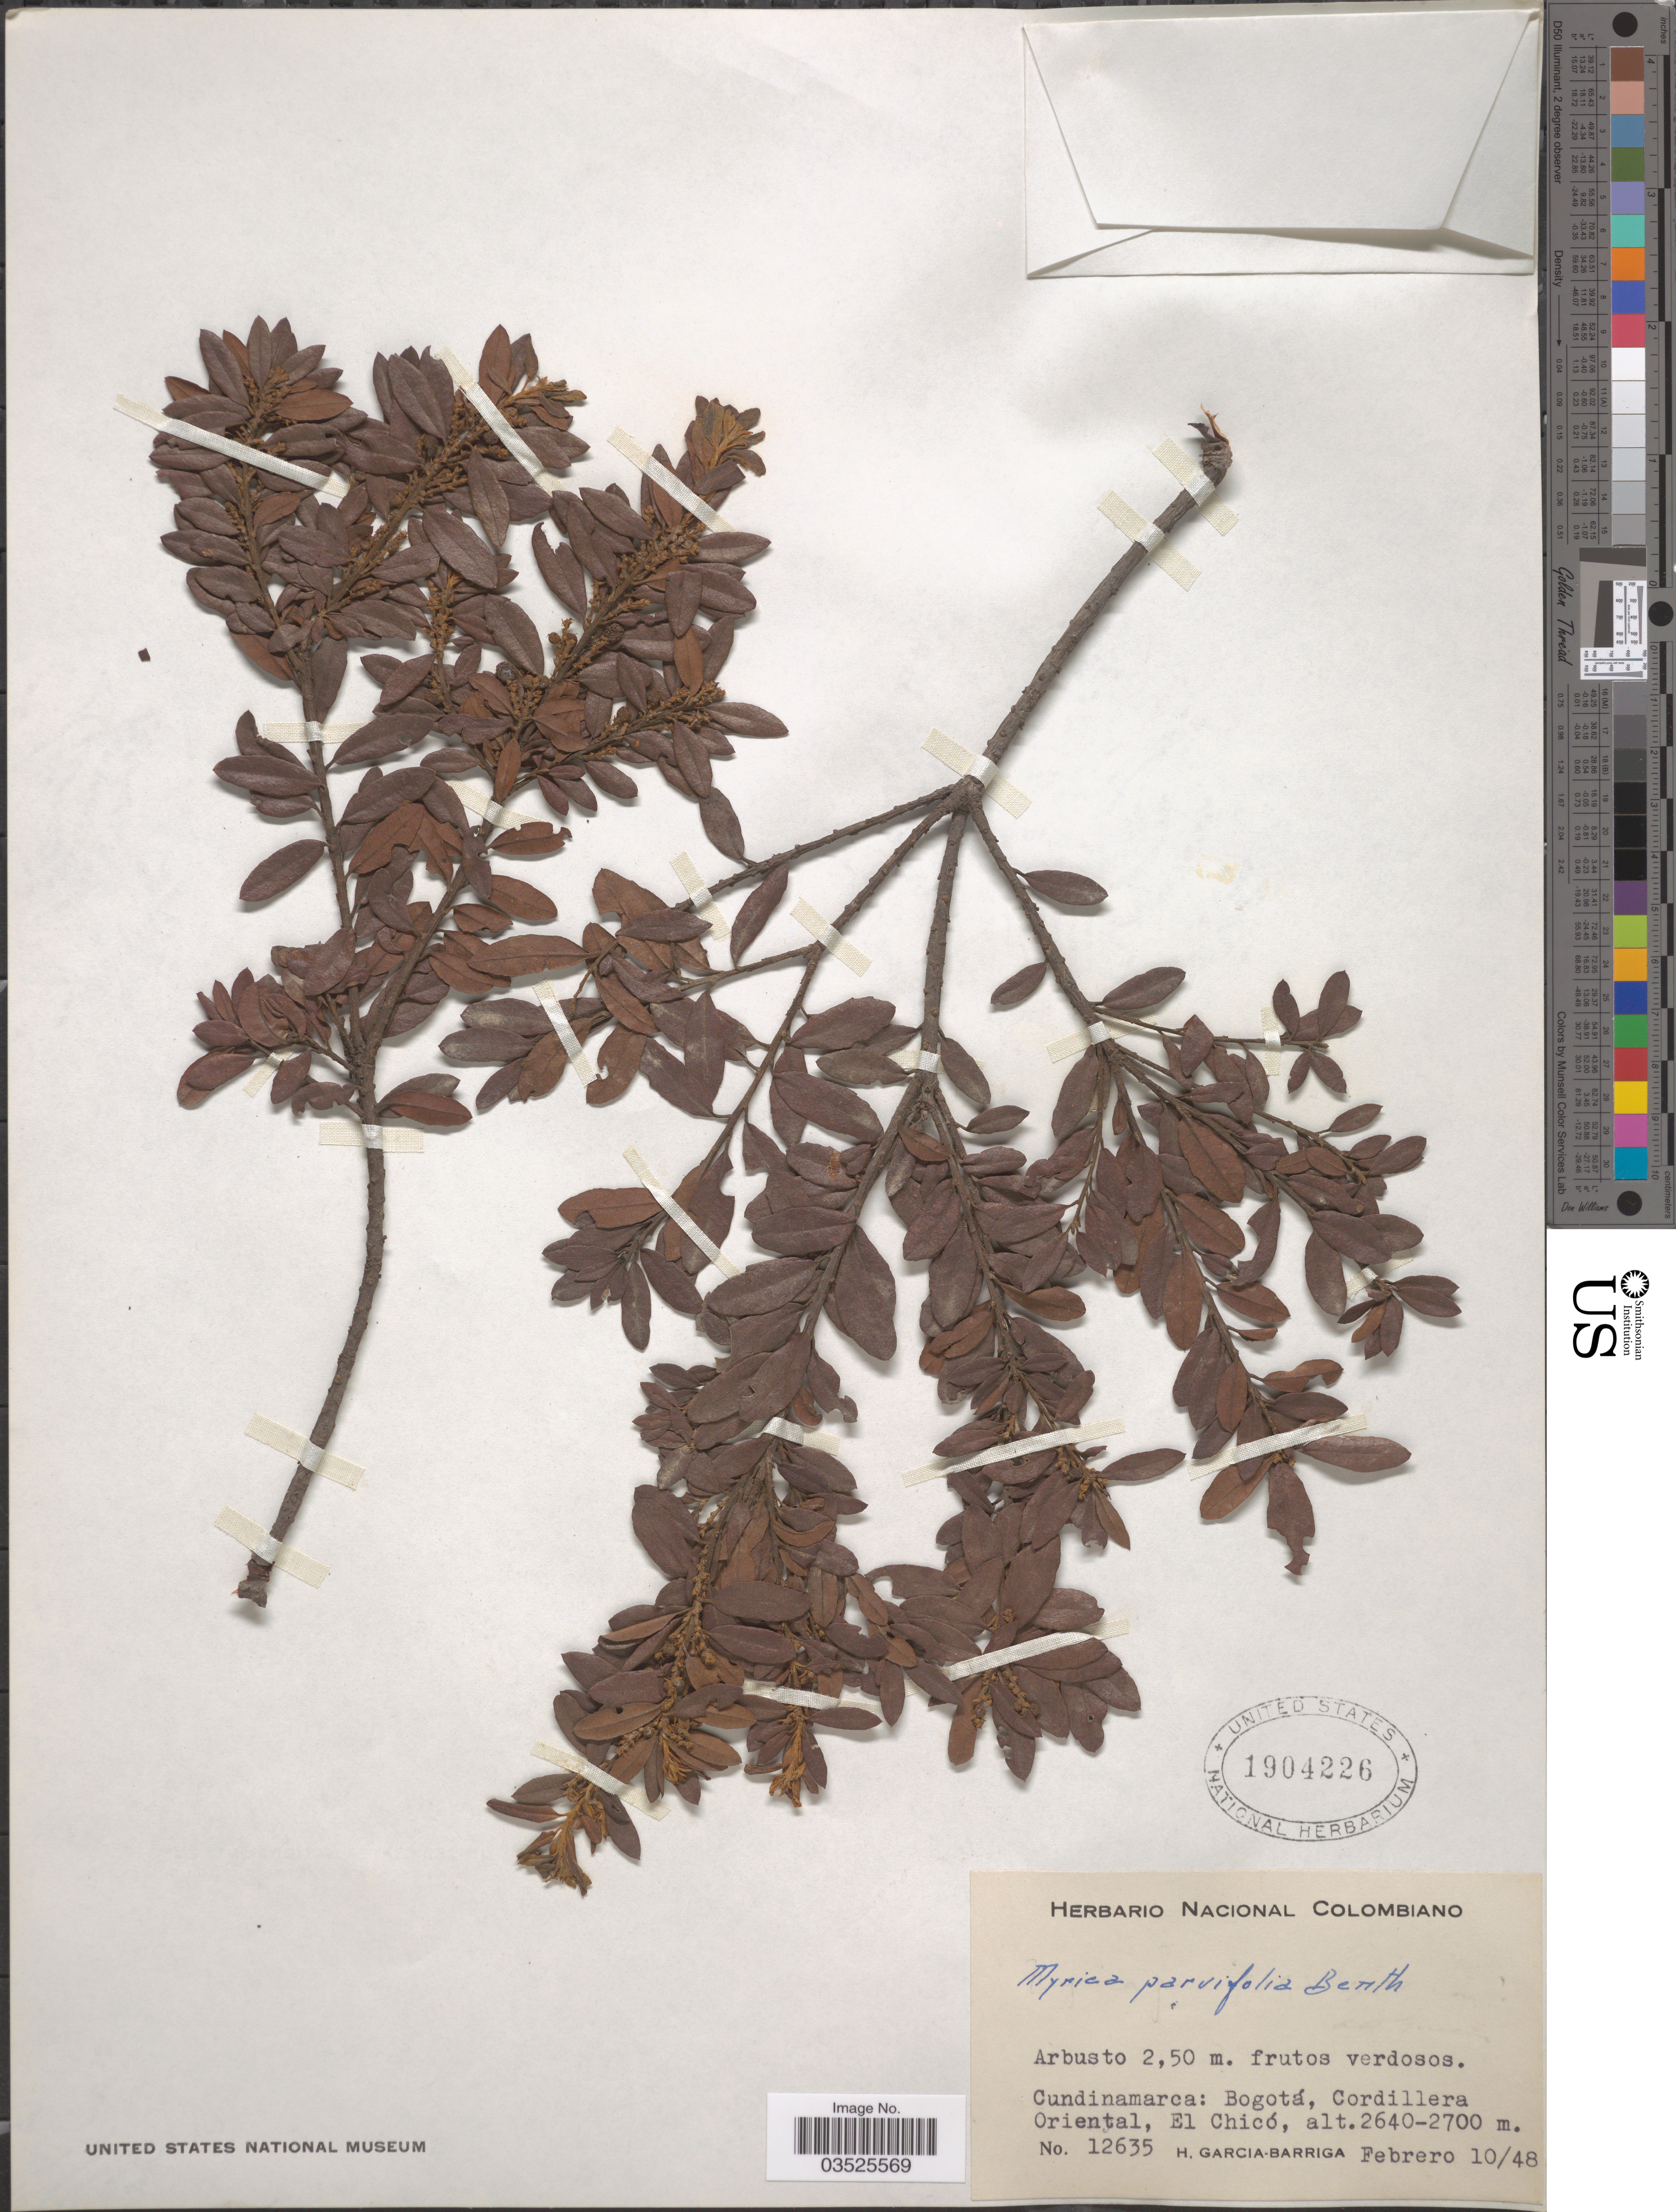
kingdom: Plantae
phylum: Tracheophyta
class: Magnoliopsida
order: Fagales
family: Myricaceae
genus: Morella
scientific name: Morella parvifolia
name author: (Benth.) Parra-Os.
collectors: H. García Barriga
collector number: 12635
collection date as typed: Transcribed d/m/y: 10/2/48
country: Colombia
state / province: Cundinamarca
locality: Bogotá, Cordilleraa Oriental, El Chicó.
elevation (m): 2640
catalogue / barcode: US 1904226